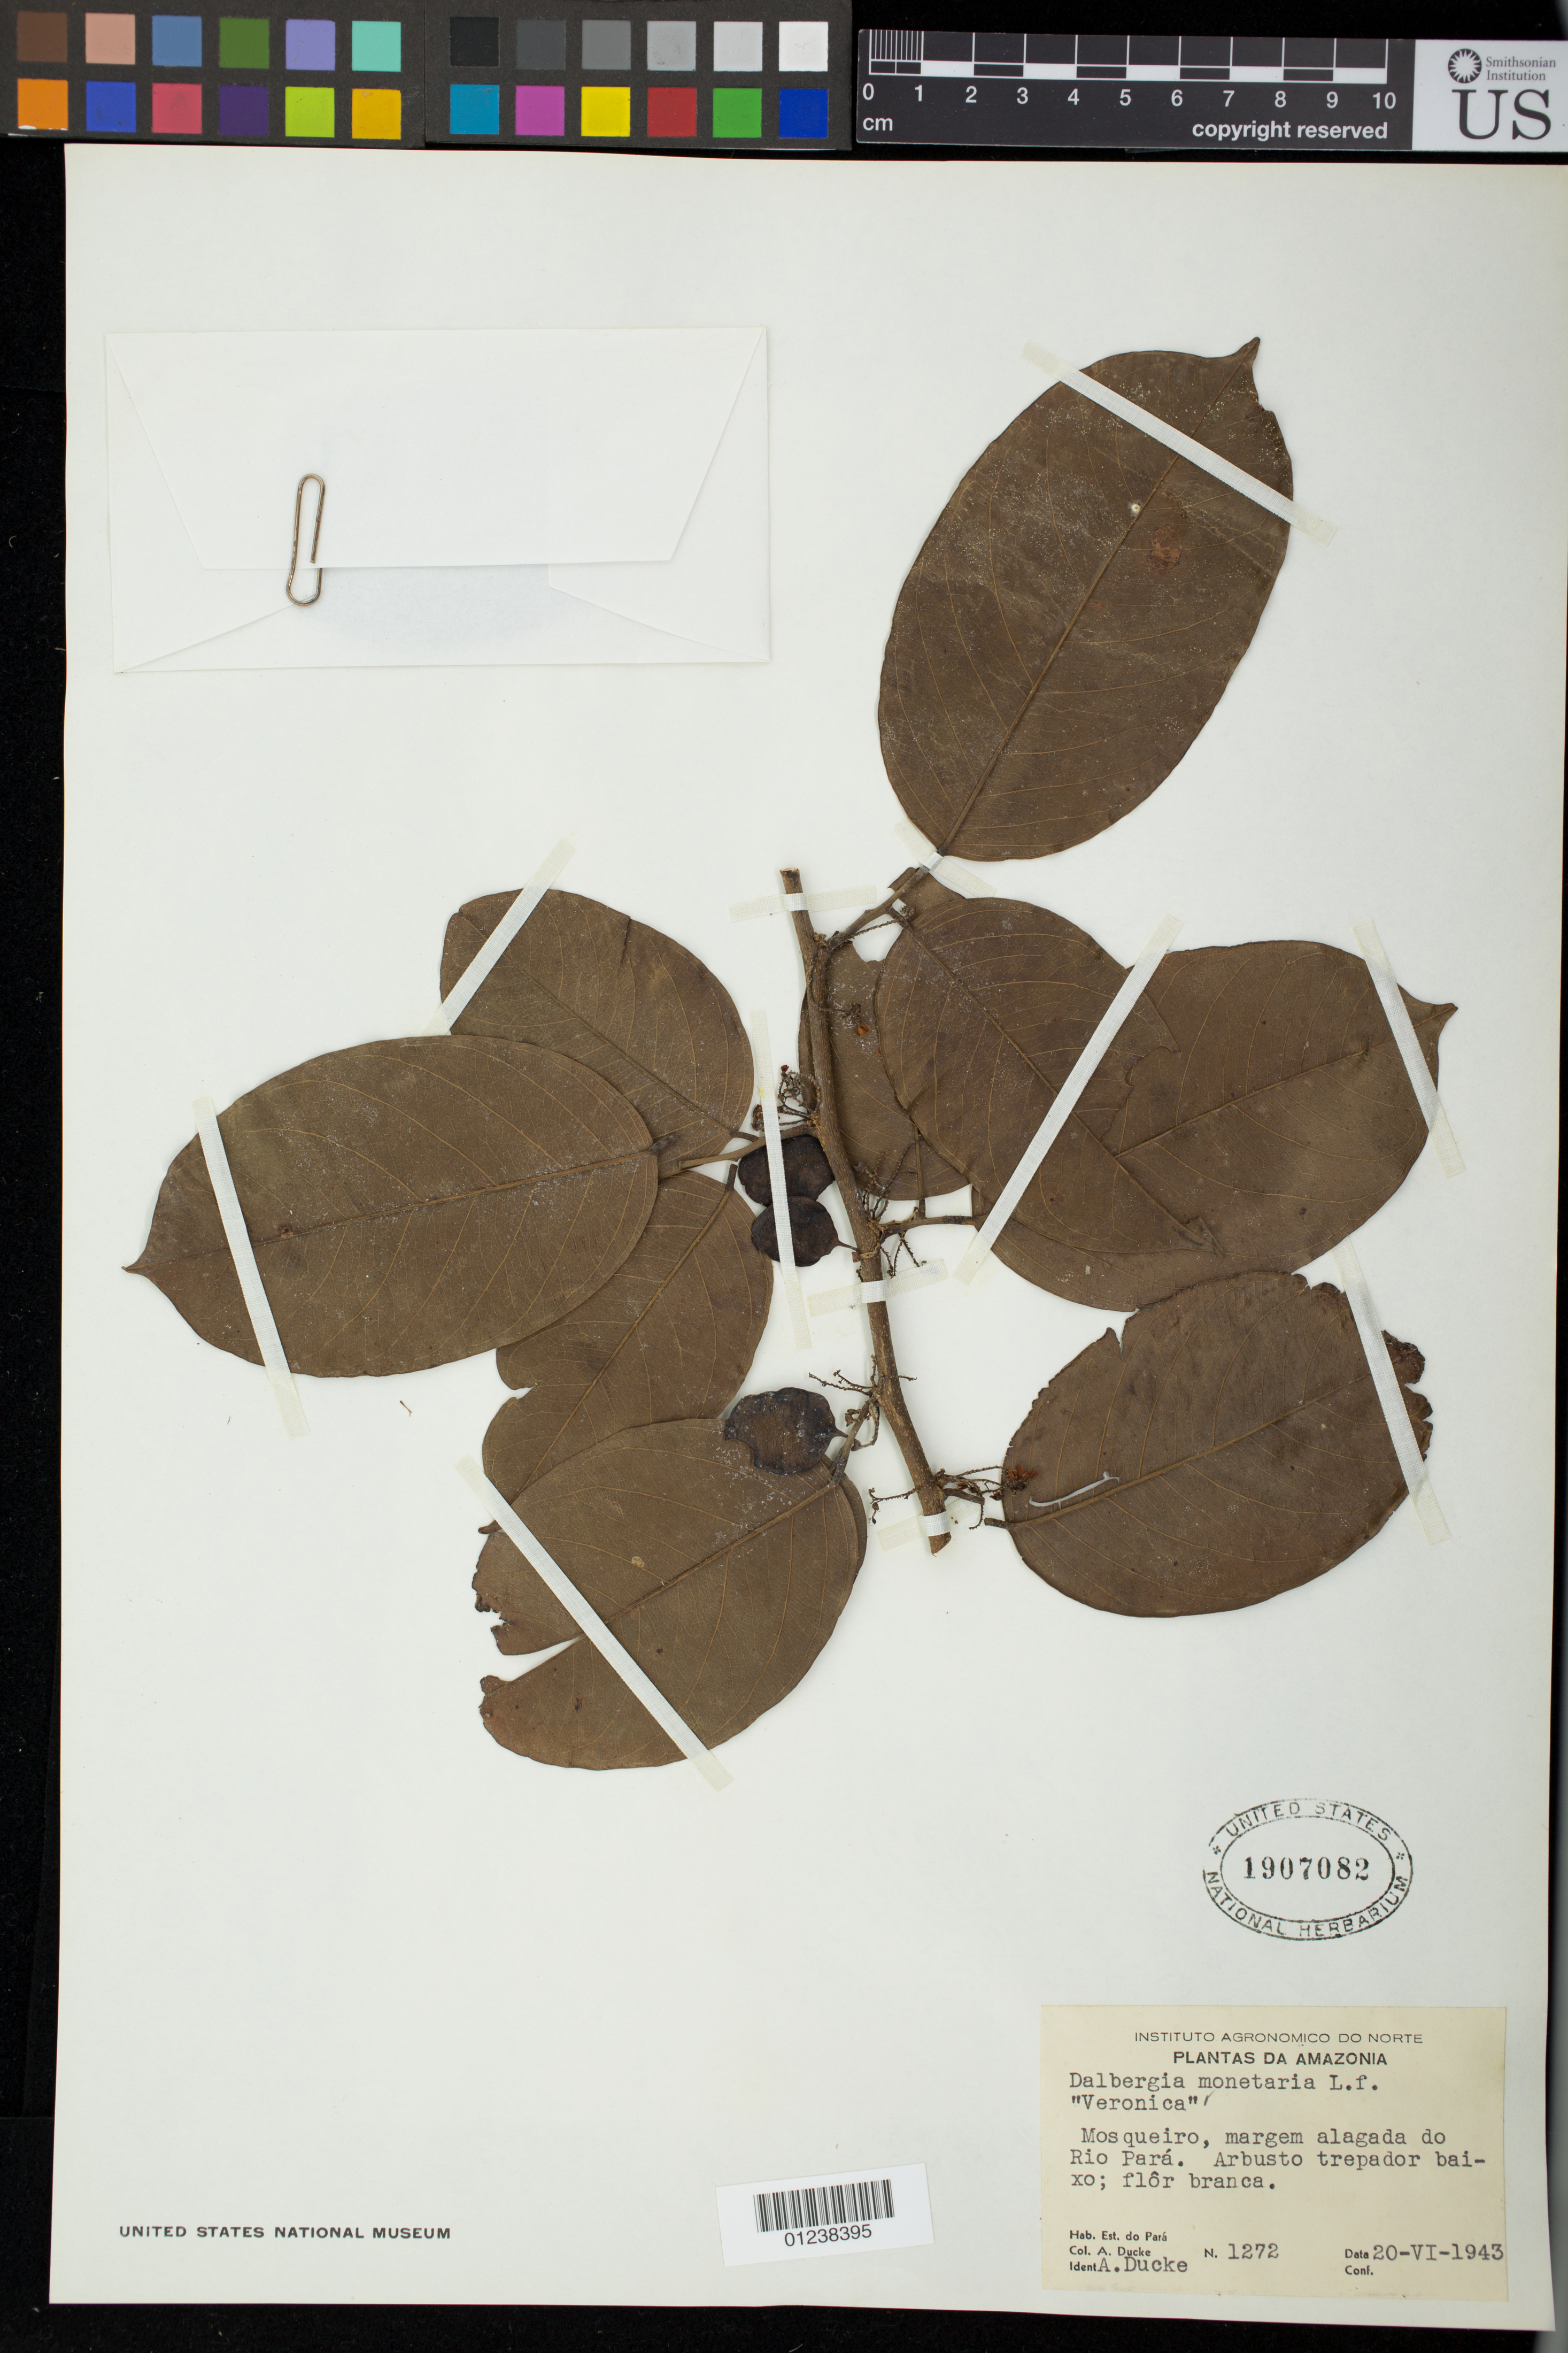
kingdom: Plantae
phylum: Tracheophyta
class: Magnoliopsida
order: Fabales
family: Fabaceae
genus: Dalbergia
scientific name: Dalbergia monetaria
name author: L. f.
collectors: A. Ducke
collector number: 1272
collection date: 1943-06-20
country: Brazil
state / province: Pará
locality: Mosqueiro, margem alagada do Rio Para.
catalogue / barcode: US 1907082